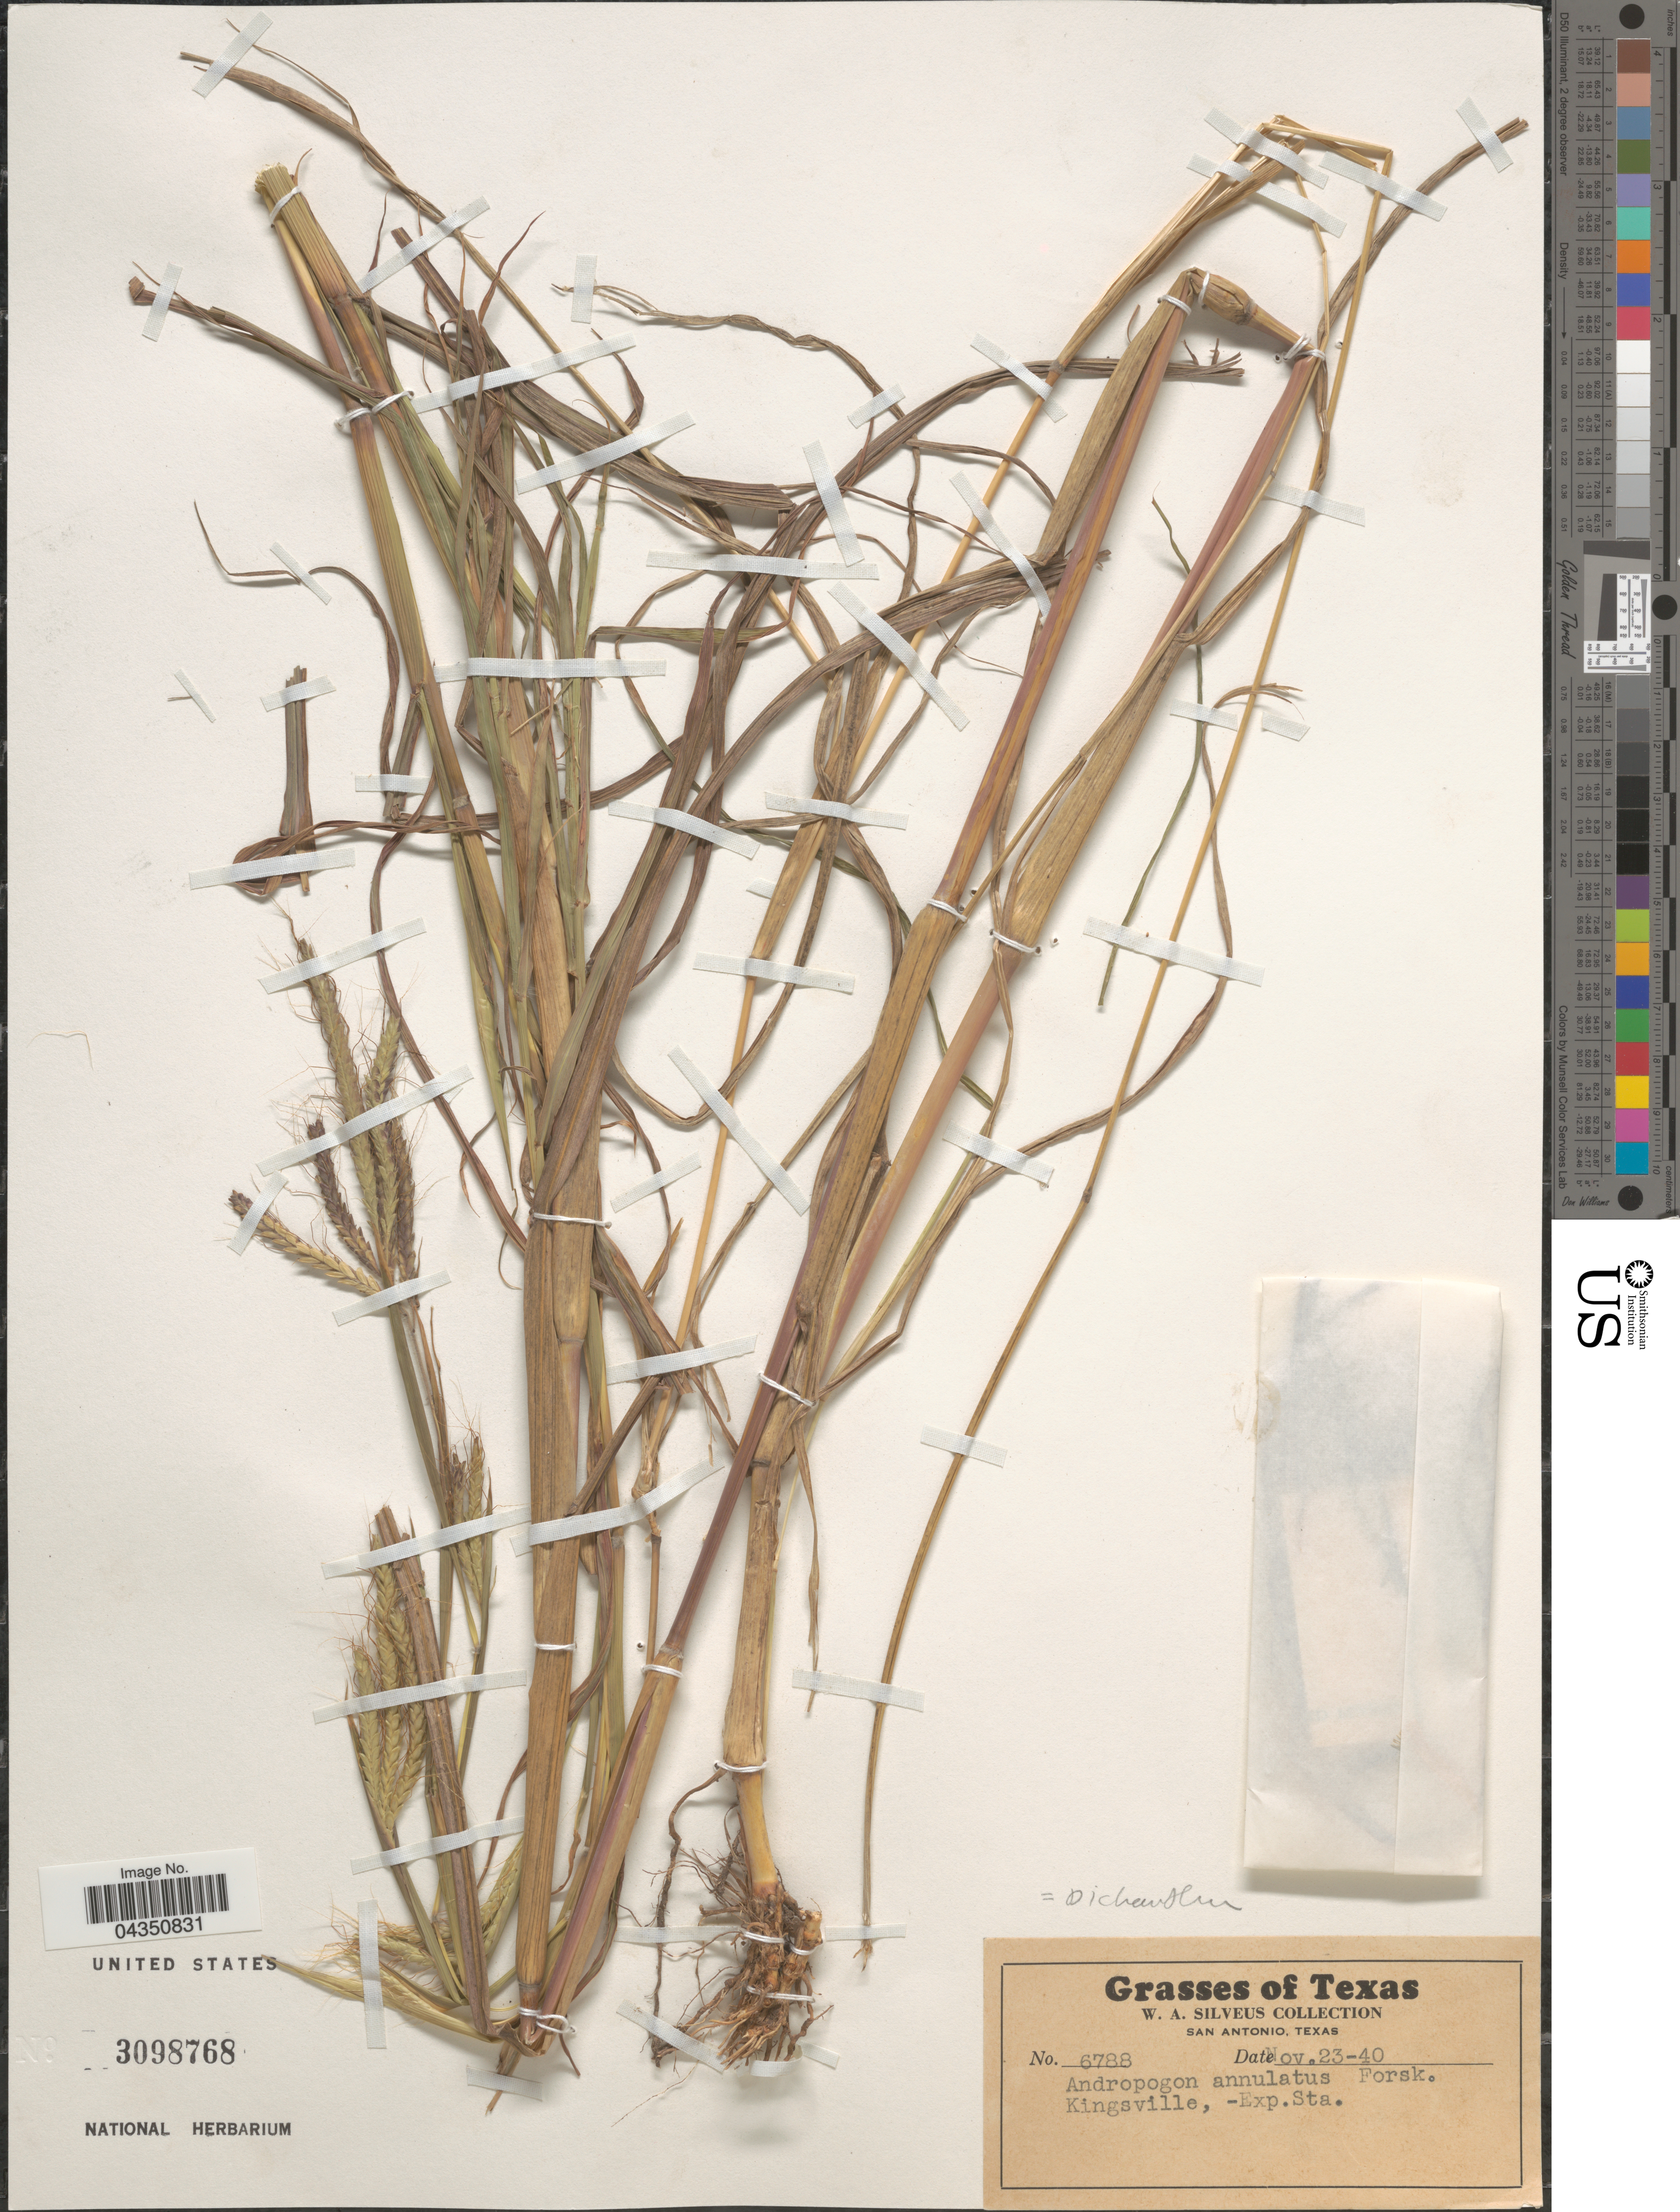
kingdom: Plantae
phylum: Tracheophyta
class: Liliopsida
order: Poales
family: Poaceae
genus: Dichanthium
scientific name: Dichanthium sp.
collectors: W. Silveus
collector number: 6788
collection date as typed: Transcribed d/m/y: 23/11/40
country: United States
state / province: Texas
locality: Kingsville.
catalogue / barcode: US 3098768